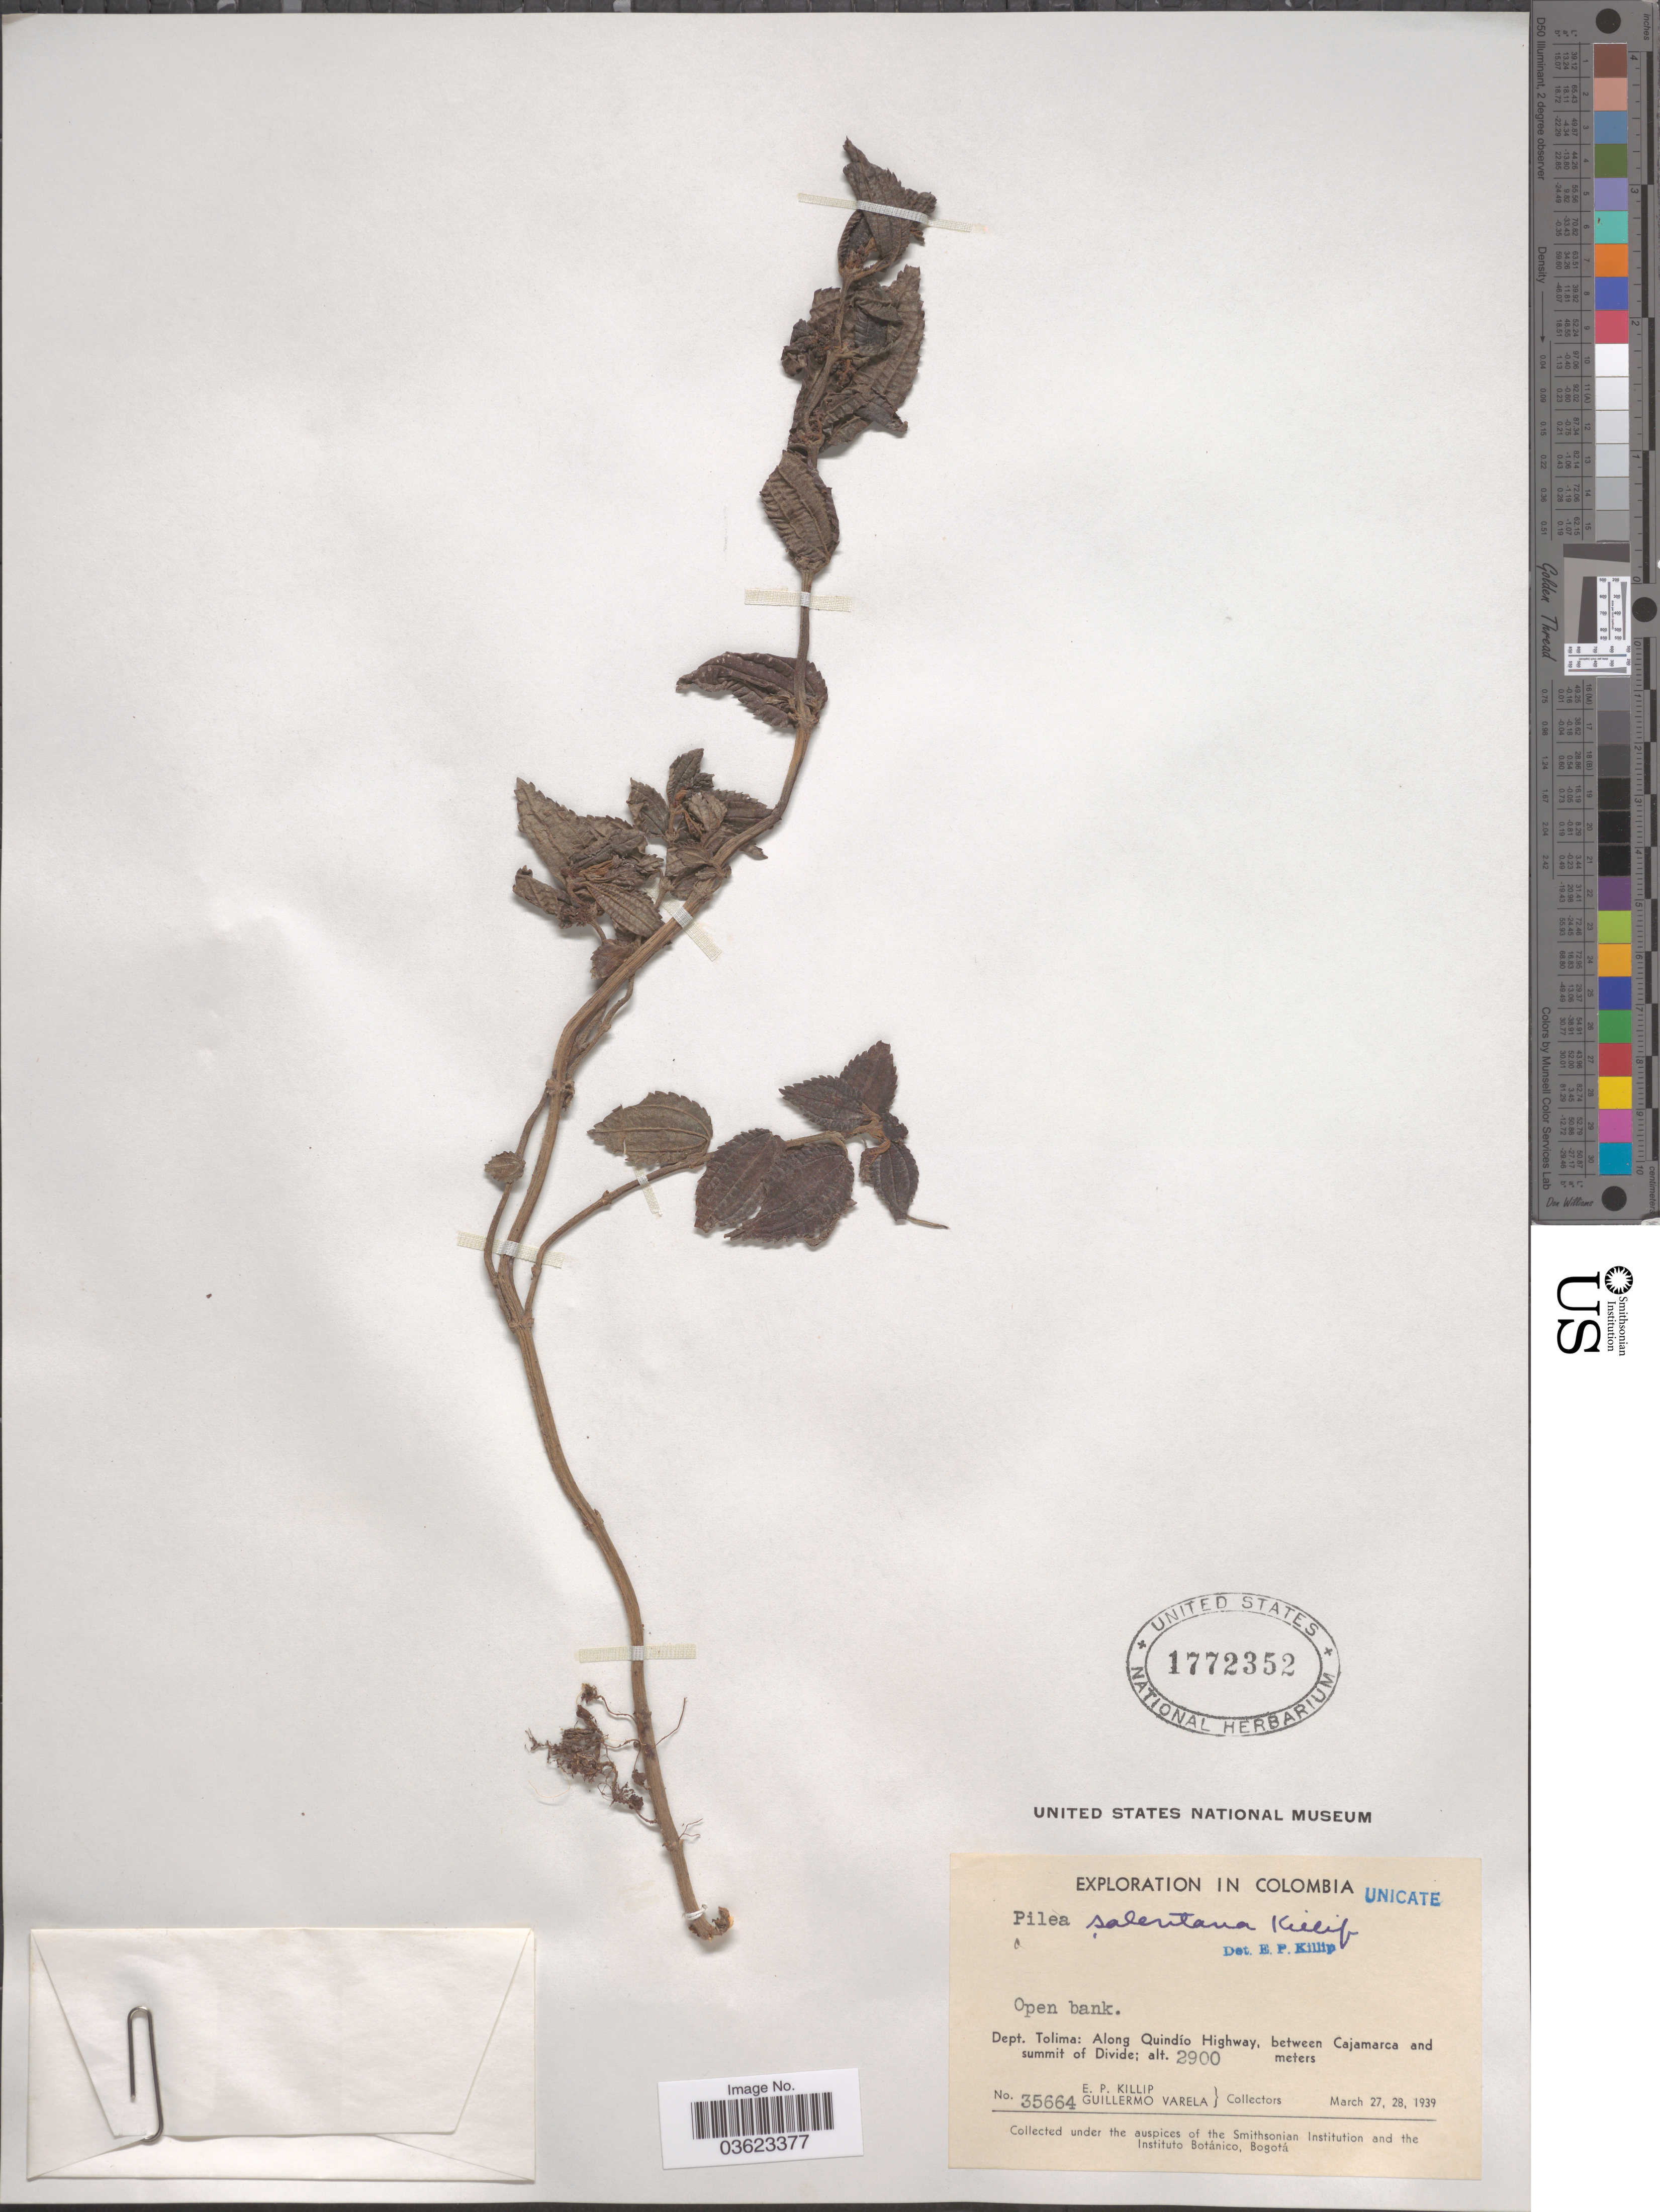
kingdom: Plantae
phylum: Tracheophyta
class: Magnoliopsida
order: Rosales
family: Urticaceae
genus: Pilea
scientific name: Pilea salentana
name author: Killip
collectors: E. P. Killip & G. Varela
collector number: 35664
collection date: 1939-03-27/1939-03-28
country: Colombia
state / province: Tolima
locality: Dept. Tolima: Along Quindío Highway, between Cajamarca and summit of Divide.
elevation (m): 2900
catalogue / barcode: US 1772352